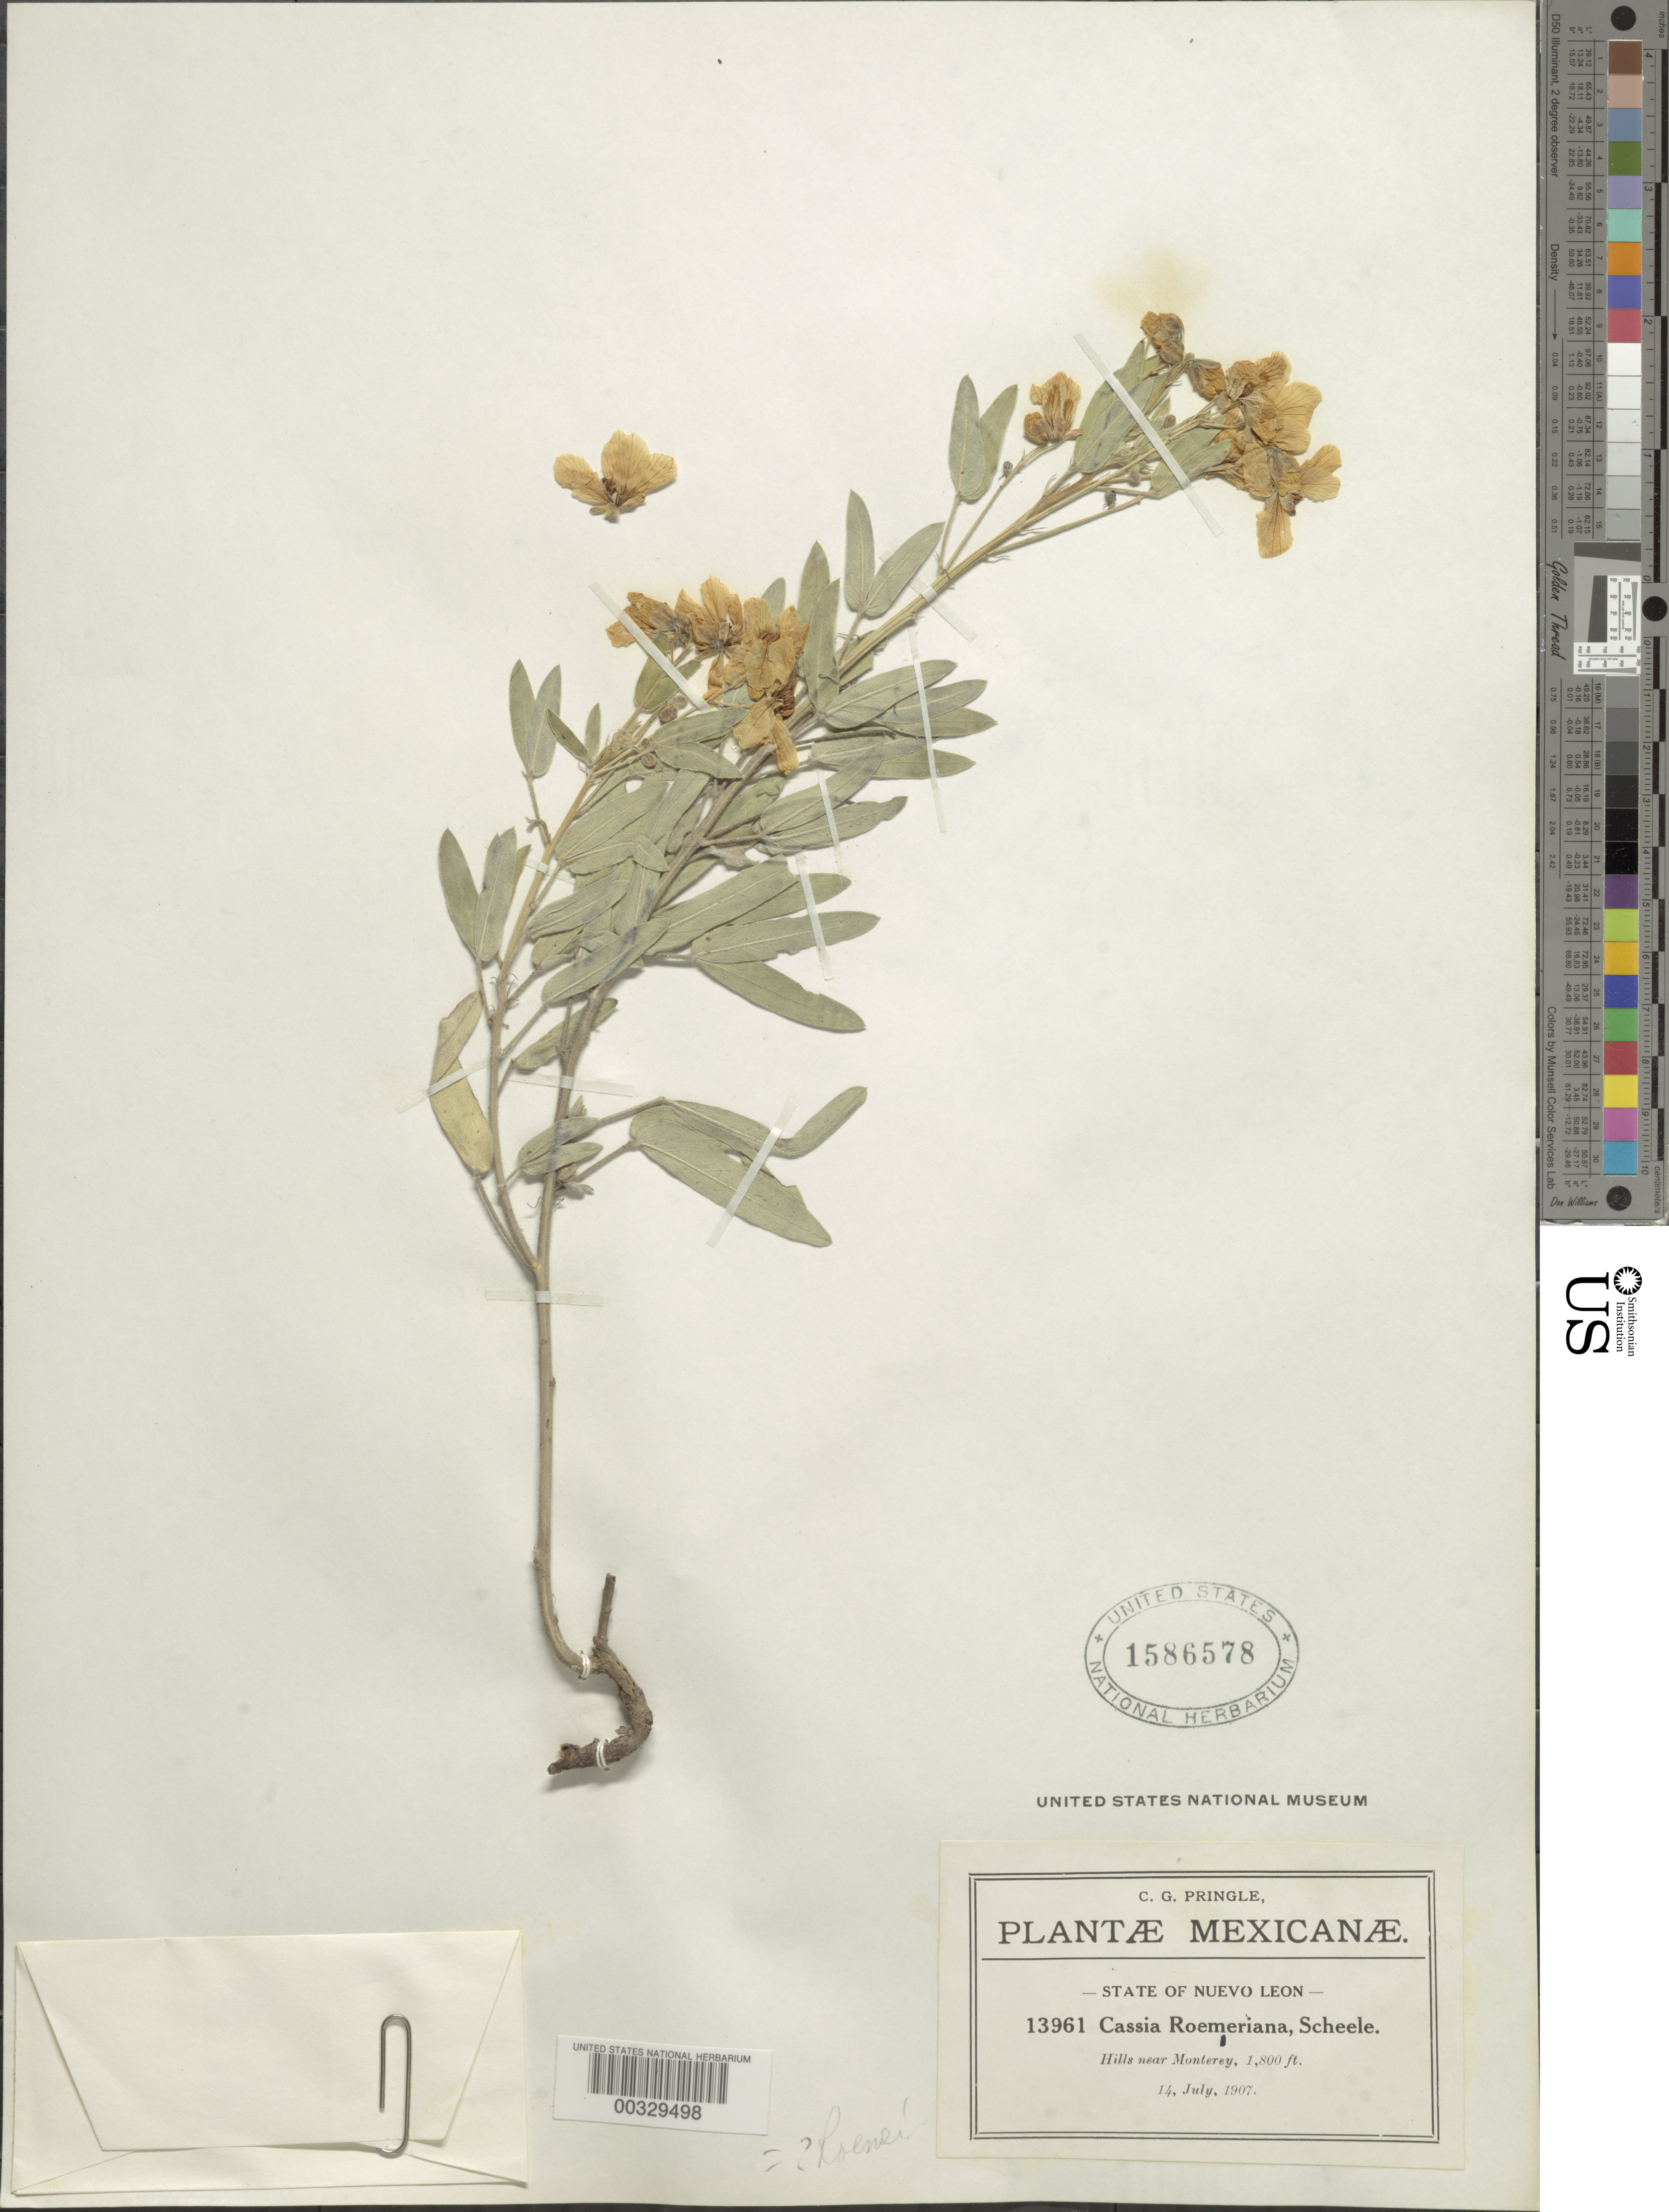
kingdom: Plantae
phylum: Tracheophyta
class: Magnoliopsida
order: Fabales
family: Fabaceae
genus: Senna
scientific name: Senna roemeriana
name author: (Scheele) H.S. Irwin & Barneby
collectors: C. G. Pringle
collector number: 13961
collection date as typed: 14 Jul 1907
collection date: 1907-07-14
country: Mexico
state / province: Nuevo León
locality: Near monterey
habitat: Hills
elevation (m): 549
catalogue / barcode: US 1586578